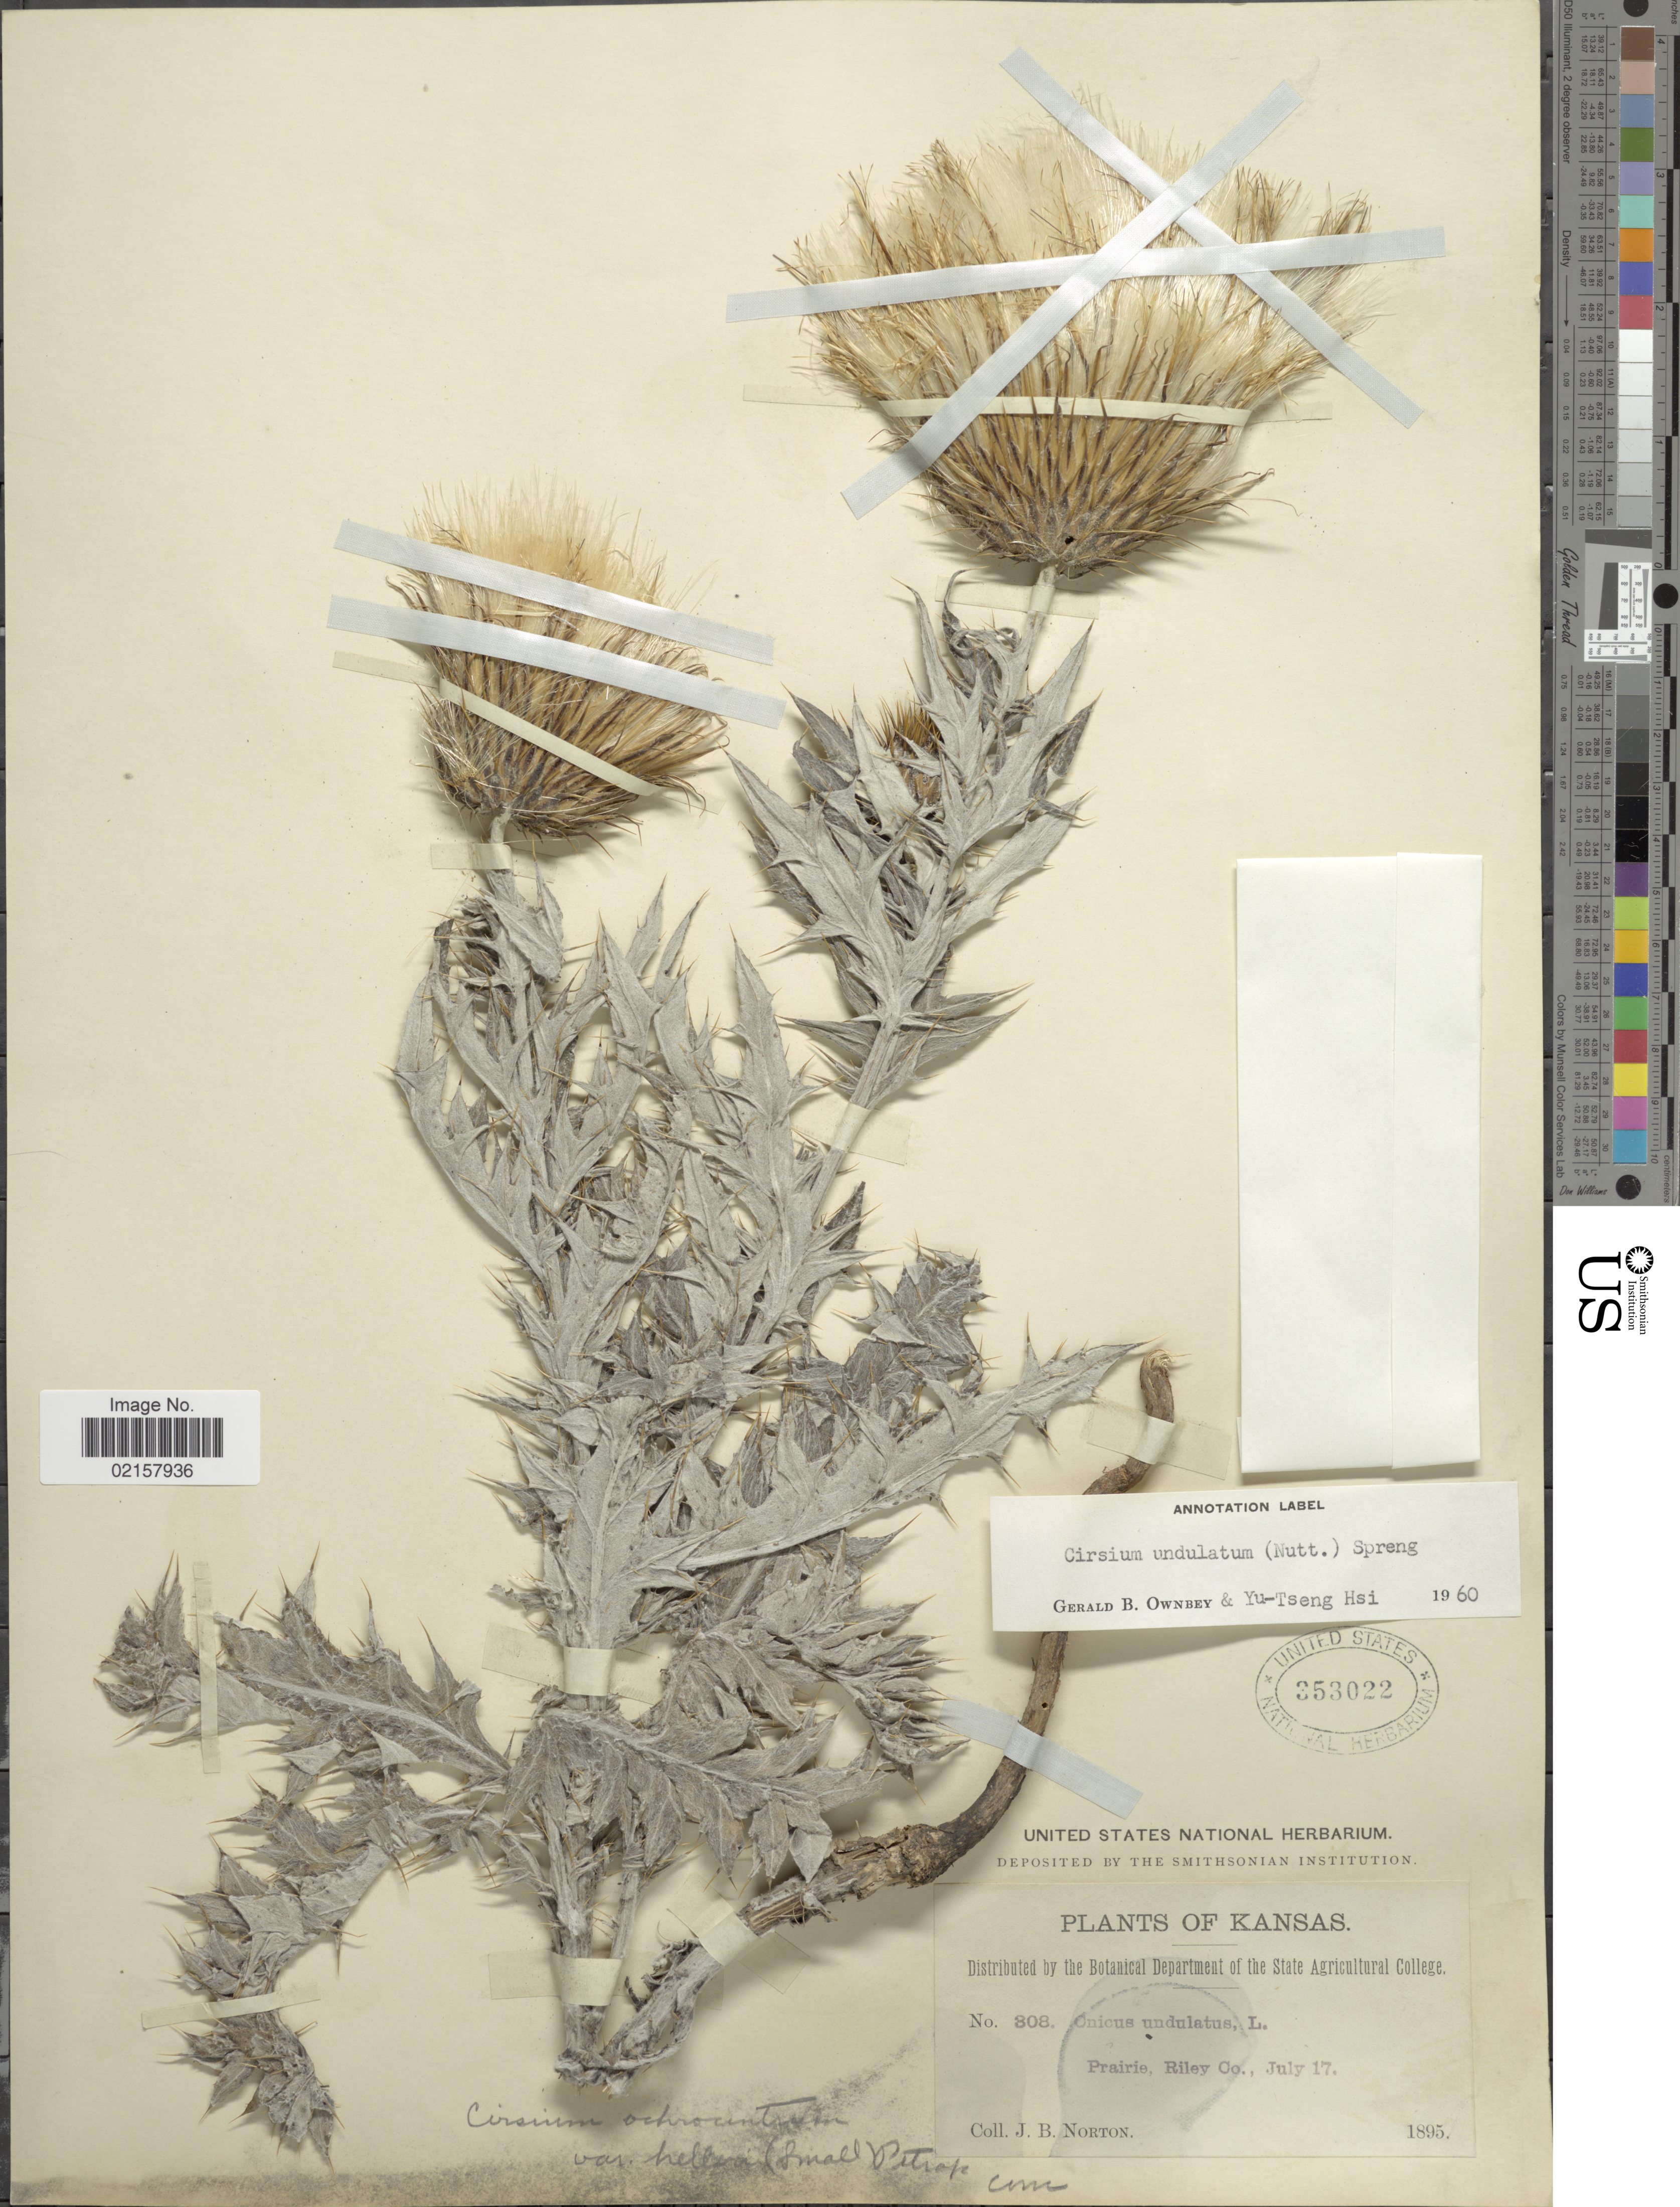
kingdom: Plantae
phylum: Tracheophyta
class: Magnoliopsida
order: Asterales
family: Asteraceae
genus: Cirsium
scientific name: Cirsium undulatum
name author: (Nutt.) Spreng.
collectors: J. B. Norton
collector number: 308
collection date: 1895-07-17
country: United States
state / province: Kansas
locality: Prairie, Riley Co.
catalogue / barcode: US 353022